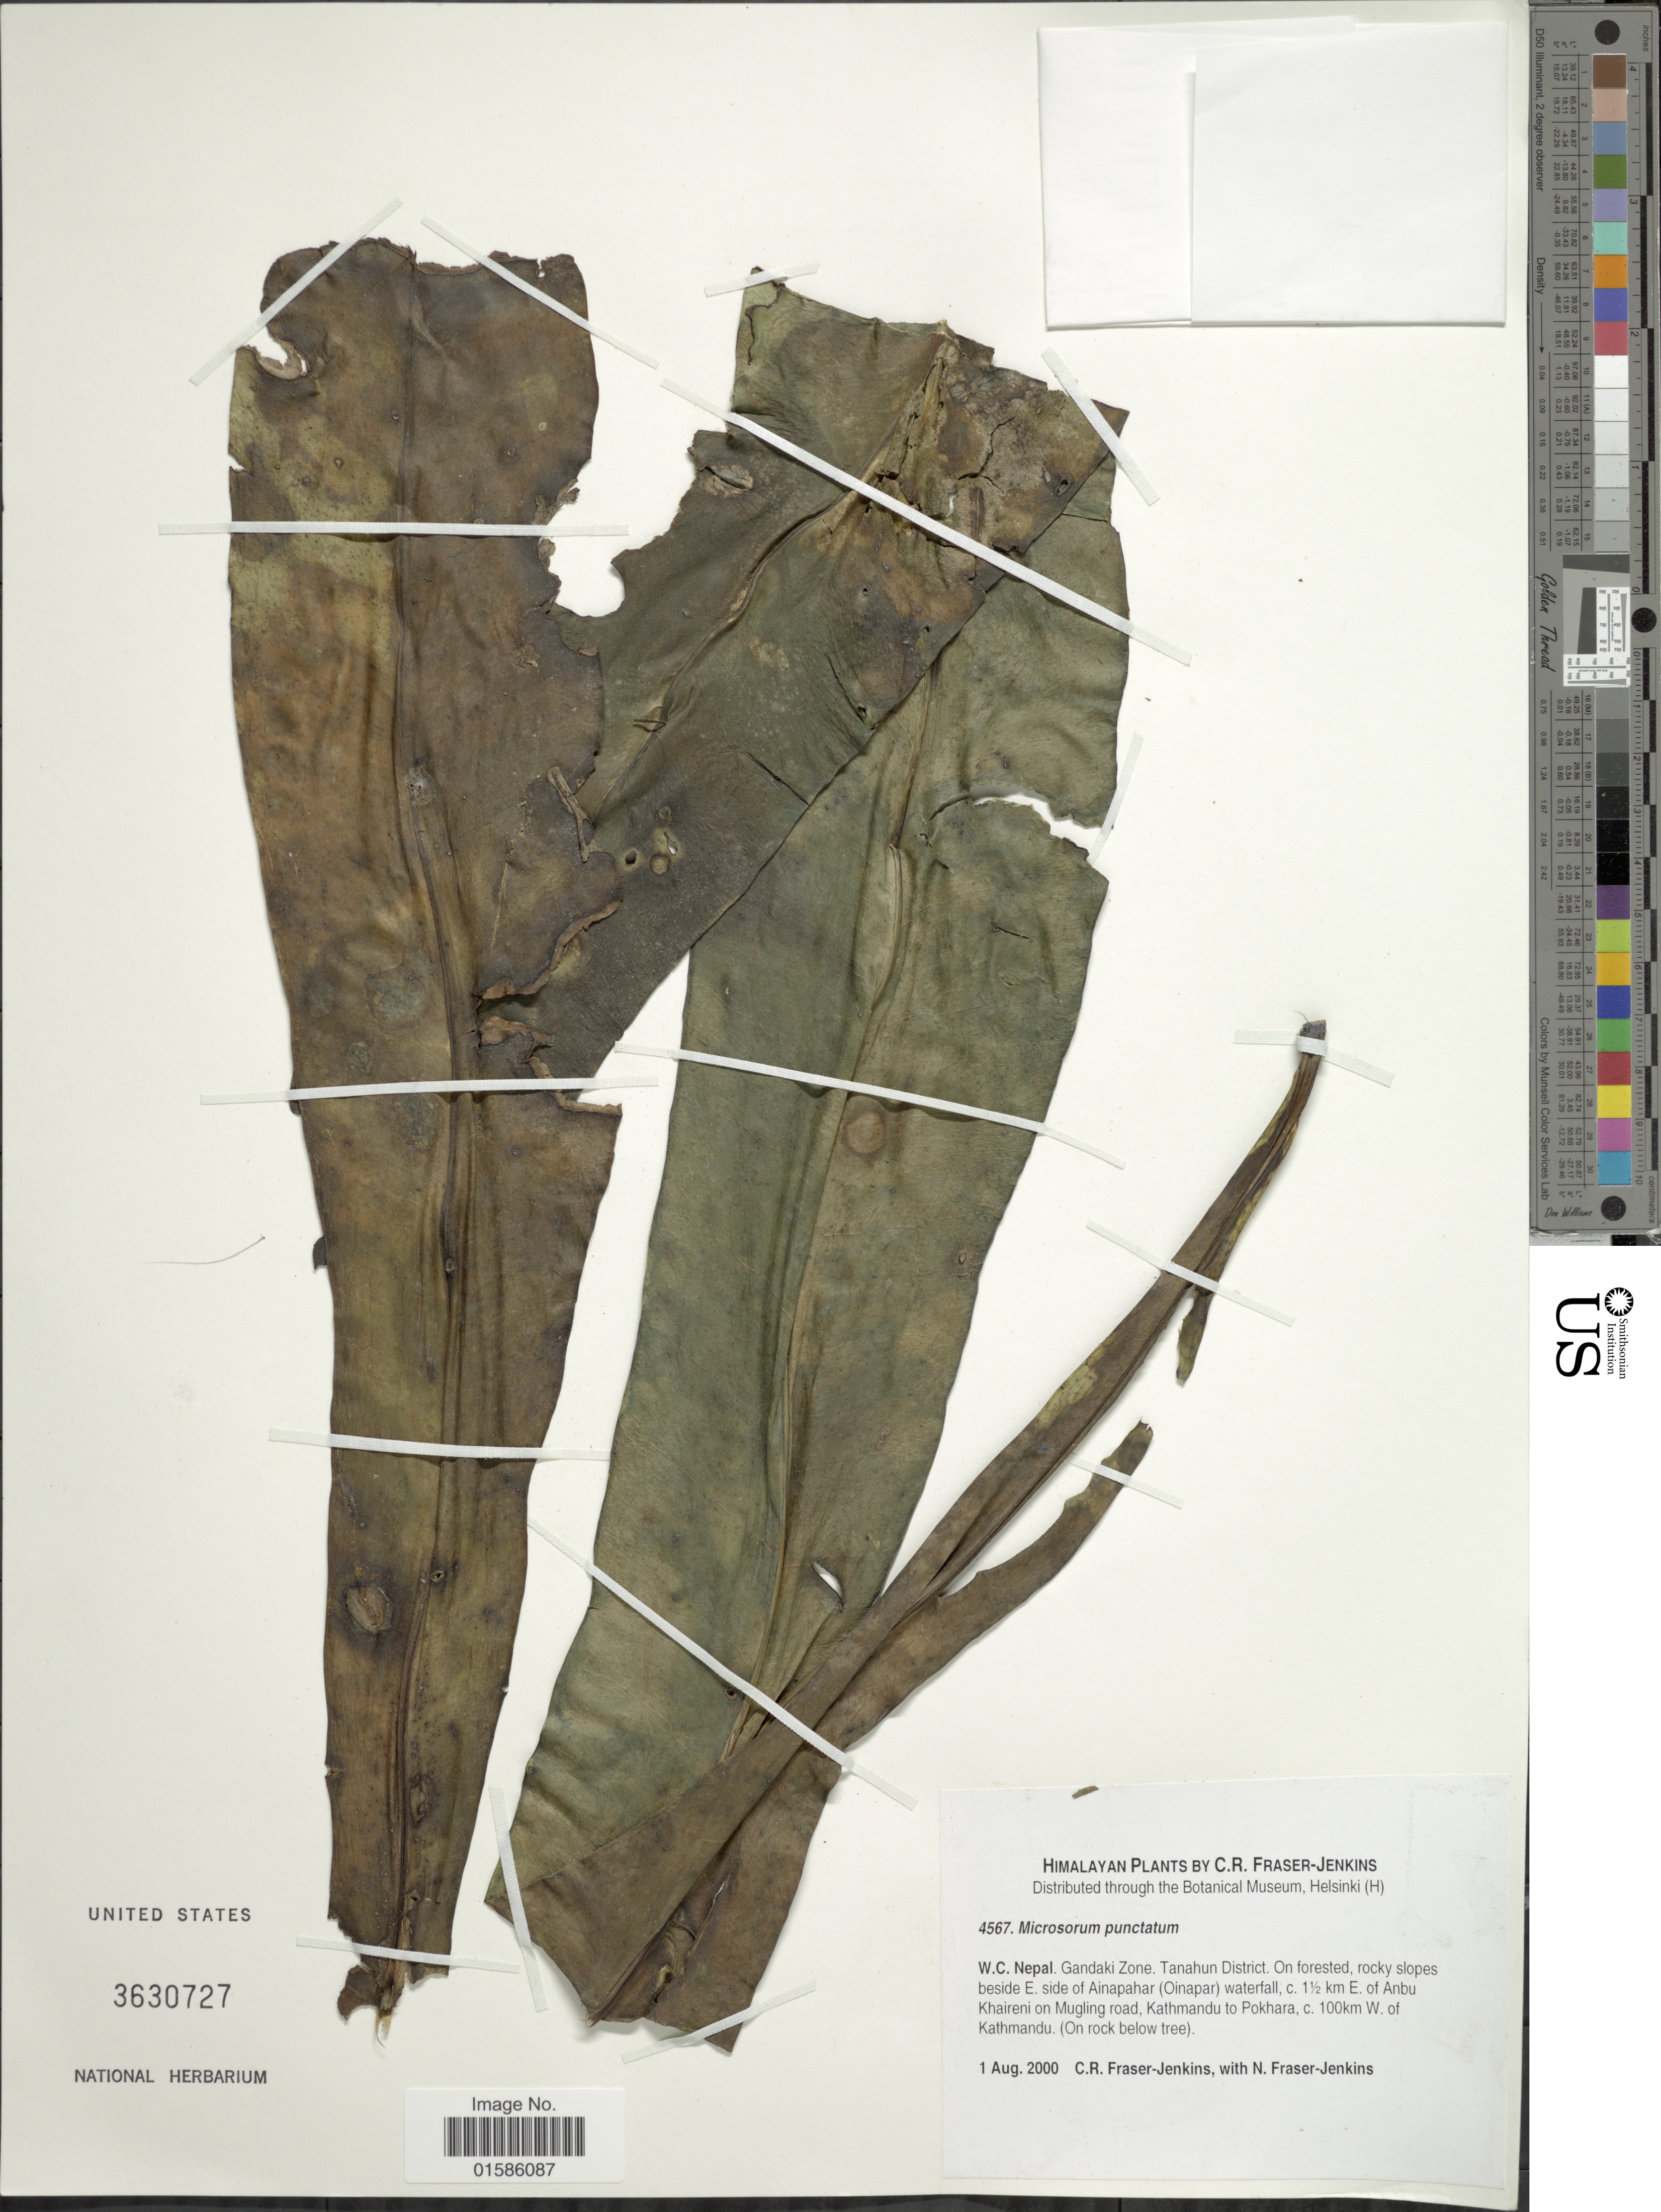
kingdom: Plantae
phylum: Tracheophyta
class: Polypodiopsida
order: Polypodiales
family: Polypodiaceae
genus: Microsorum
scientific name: Microsorum punctatum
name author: (L.) Copel.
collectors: C. R. Fraser-Jenkins & N. Fraser-Jenkins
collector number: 4567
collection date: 2000-08-01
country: Nepal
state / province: Gandaki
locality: W.C. Nepal. Gandaki Zone. Tanahun District. On forested, rocky slopes beside E. side of Ainapahar (Oinapar) waterfall, c. 1½ km E, of Anbu Khaireni on Muggling road, Kathmandu to Pokhara, c. 100km W. of Kathmandu, Himalayan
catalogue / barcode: US 3630727